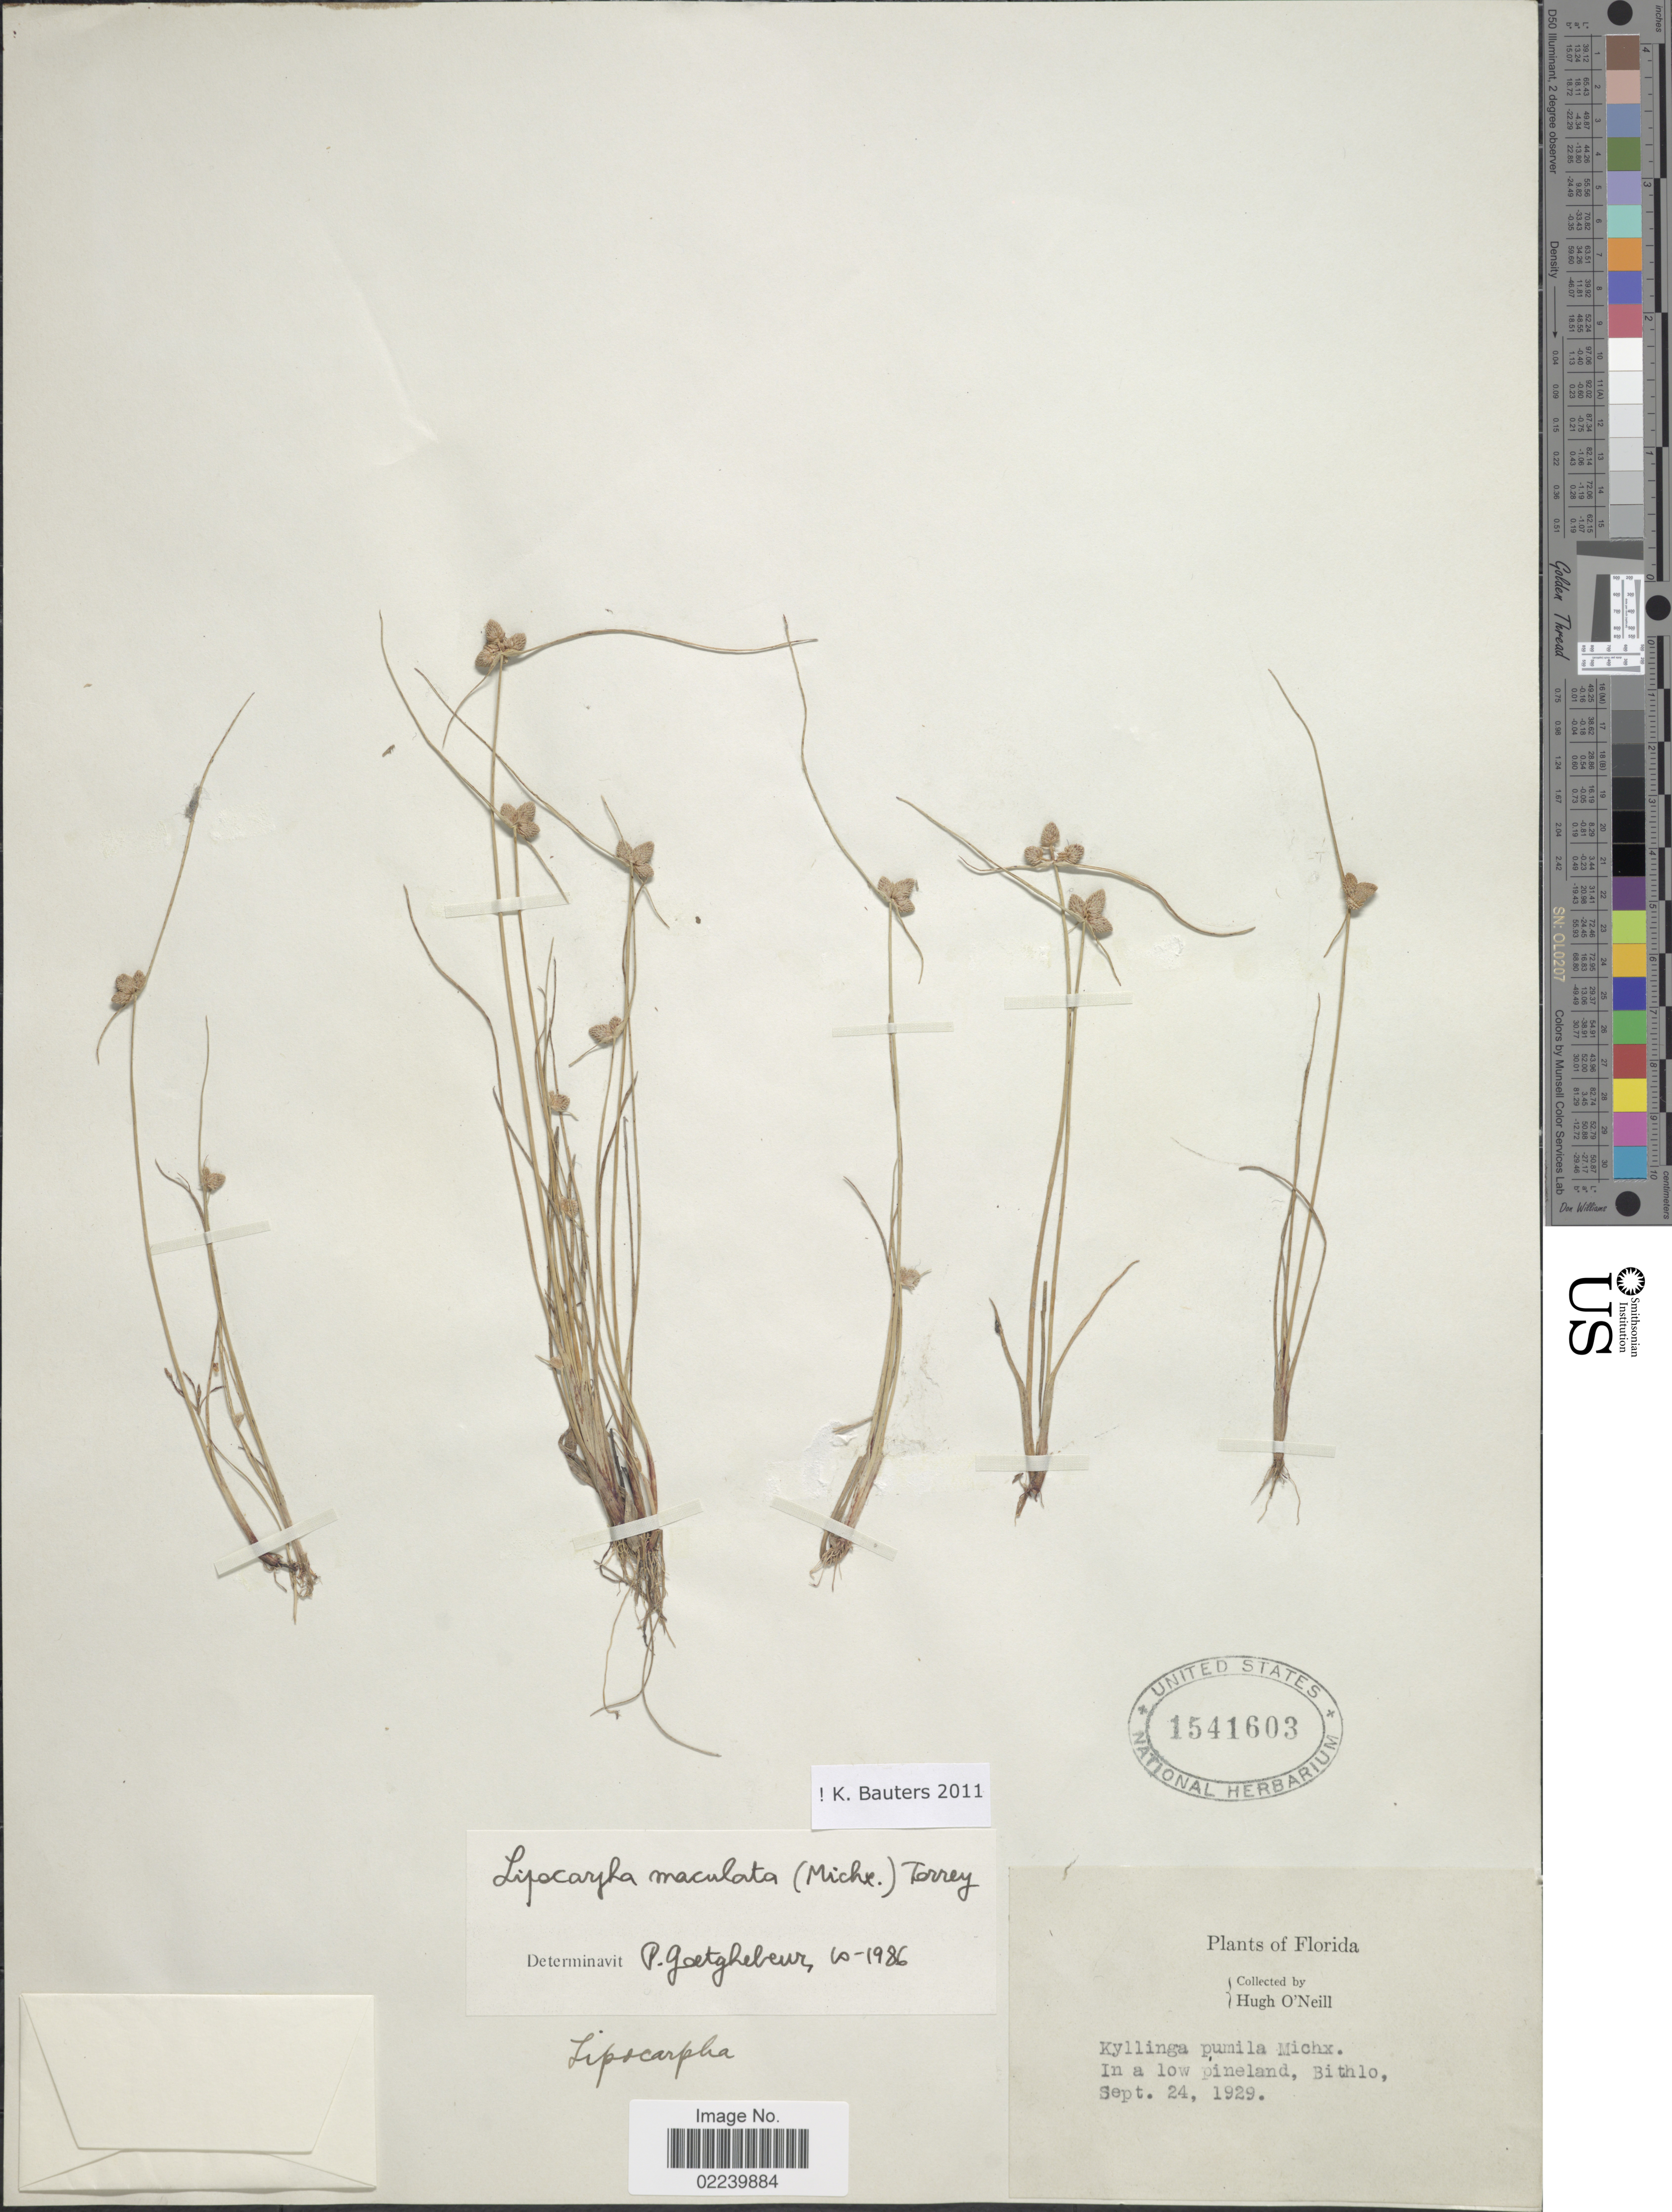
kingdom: Plantae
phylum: Tracheophyta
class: Liliopsida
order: Poales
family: Cyperaceae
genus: Cyperus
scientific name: Cyperus neotropicalis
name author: Alain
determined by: Strong, M. T., (US), Smithsonian Institution - National Museum of Natural History (UNITED STATES)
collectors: H. O'Neill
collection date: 1929-09-24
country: United States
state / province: Florida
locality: In a low pineland, Bithlo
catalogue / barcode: US 1541603